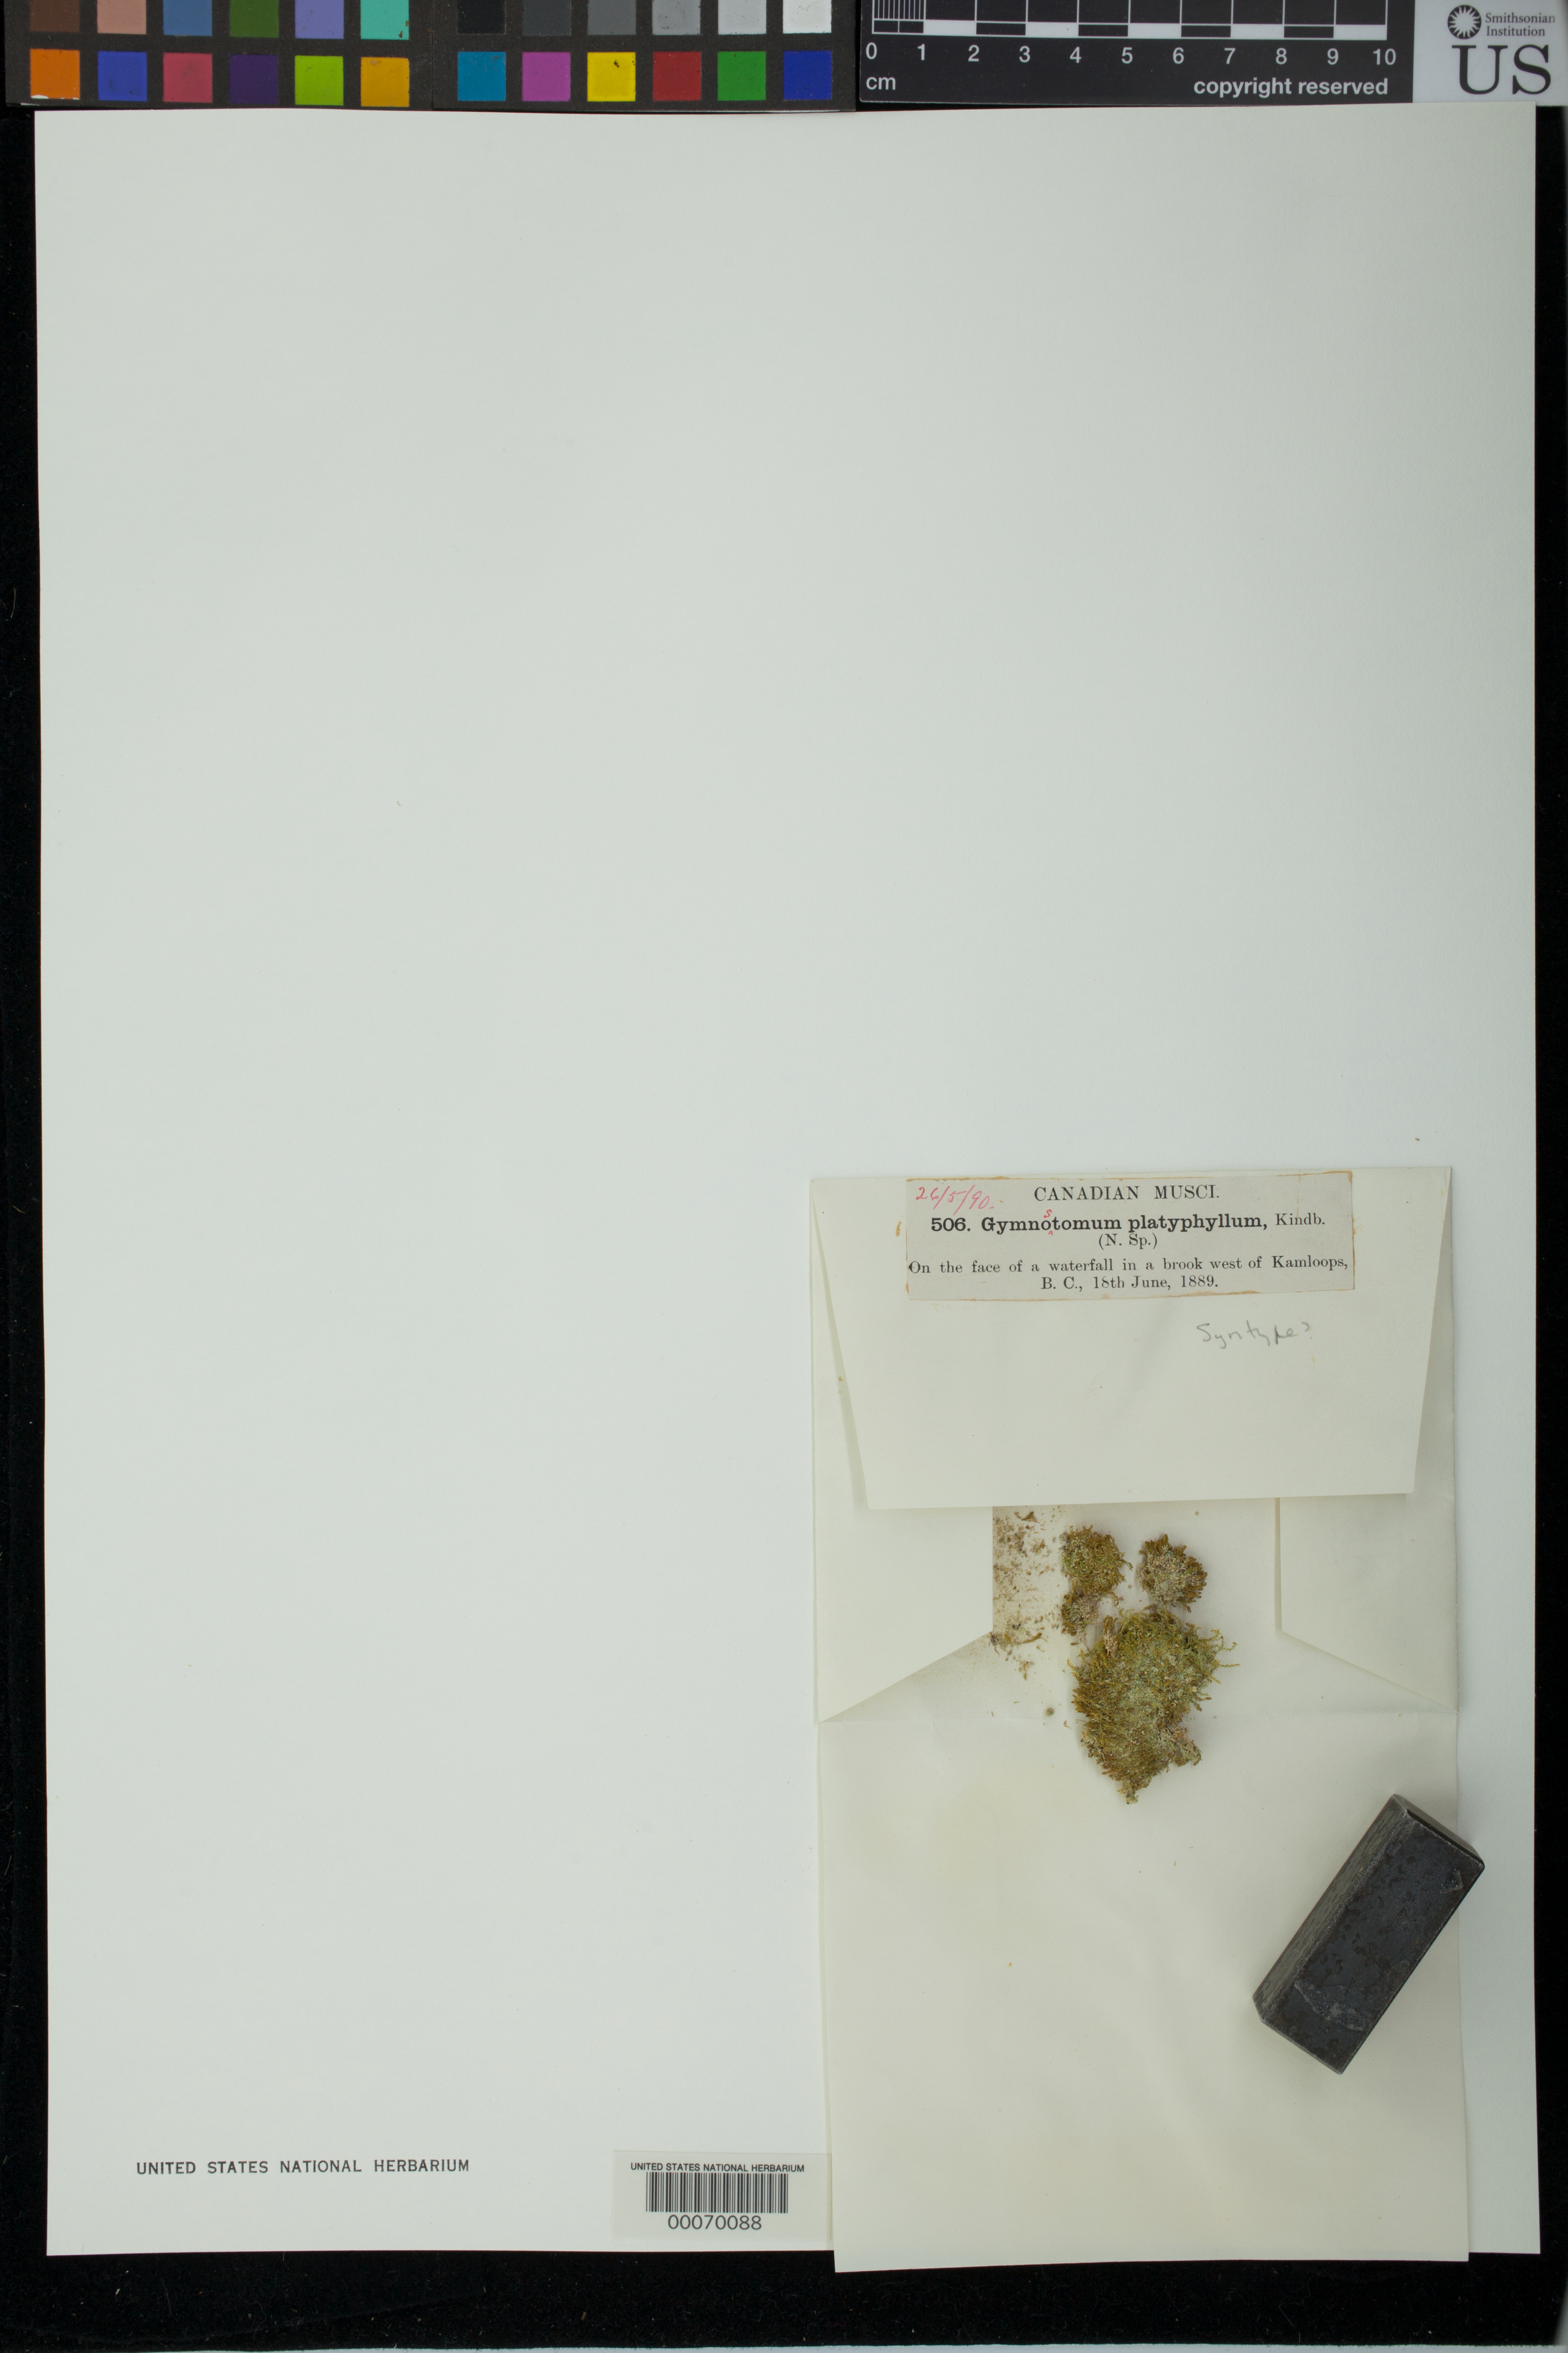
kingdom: Plantae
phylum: Bryophyta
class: Bryopsida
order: Pottiales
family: Pottiaceae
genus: Gymnostomum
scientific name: Gymnostomum platyphyllum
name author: Kindb. in Macoun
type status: Syntype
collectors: J. M. Macoun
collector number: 506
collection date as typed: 18 Jun 1889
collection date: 1889-06-18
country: Canada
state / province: British Columbia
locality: West of Kamloops.